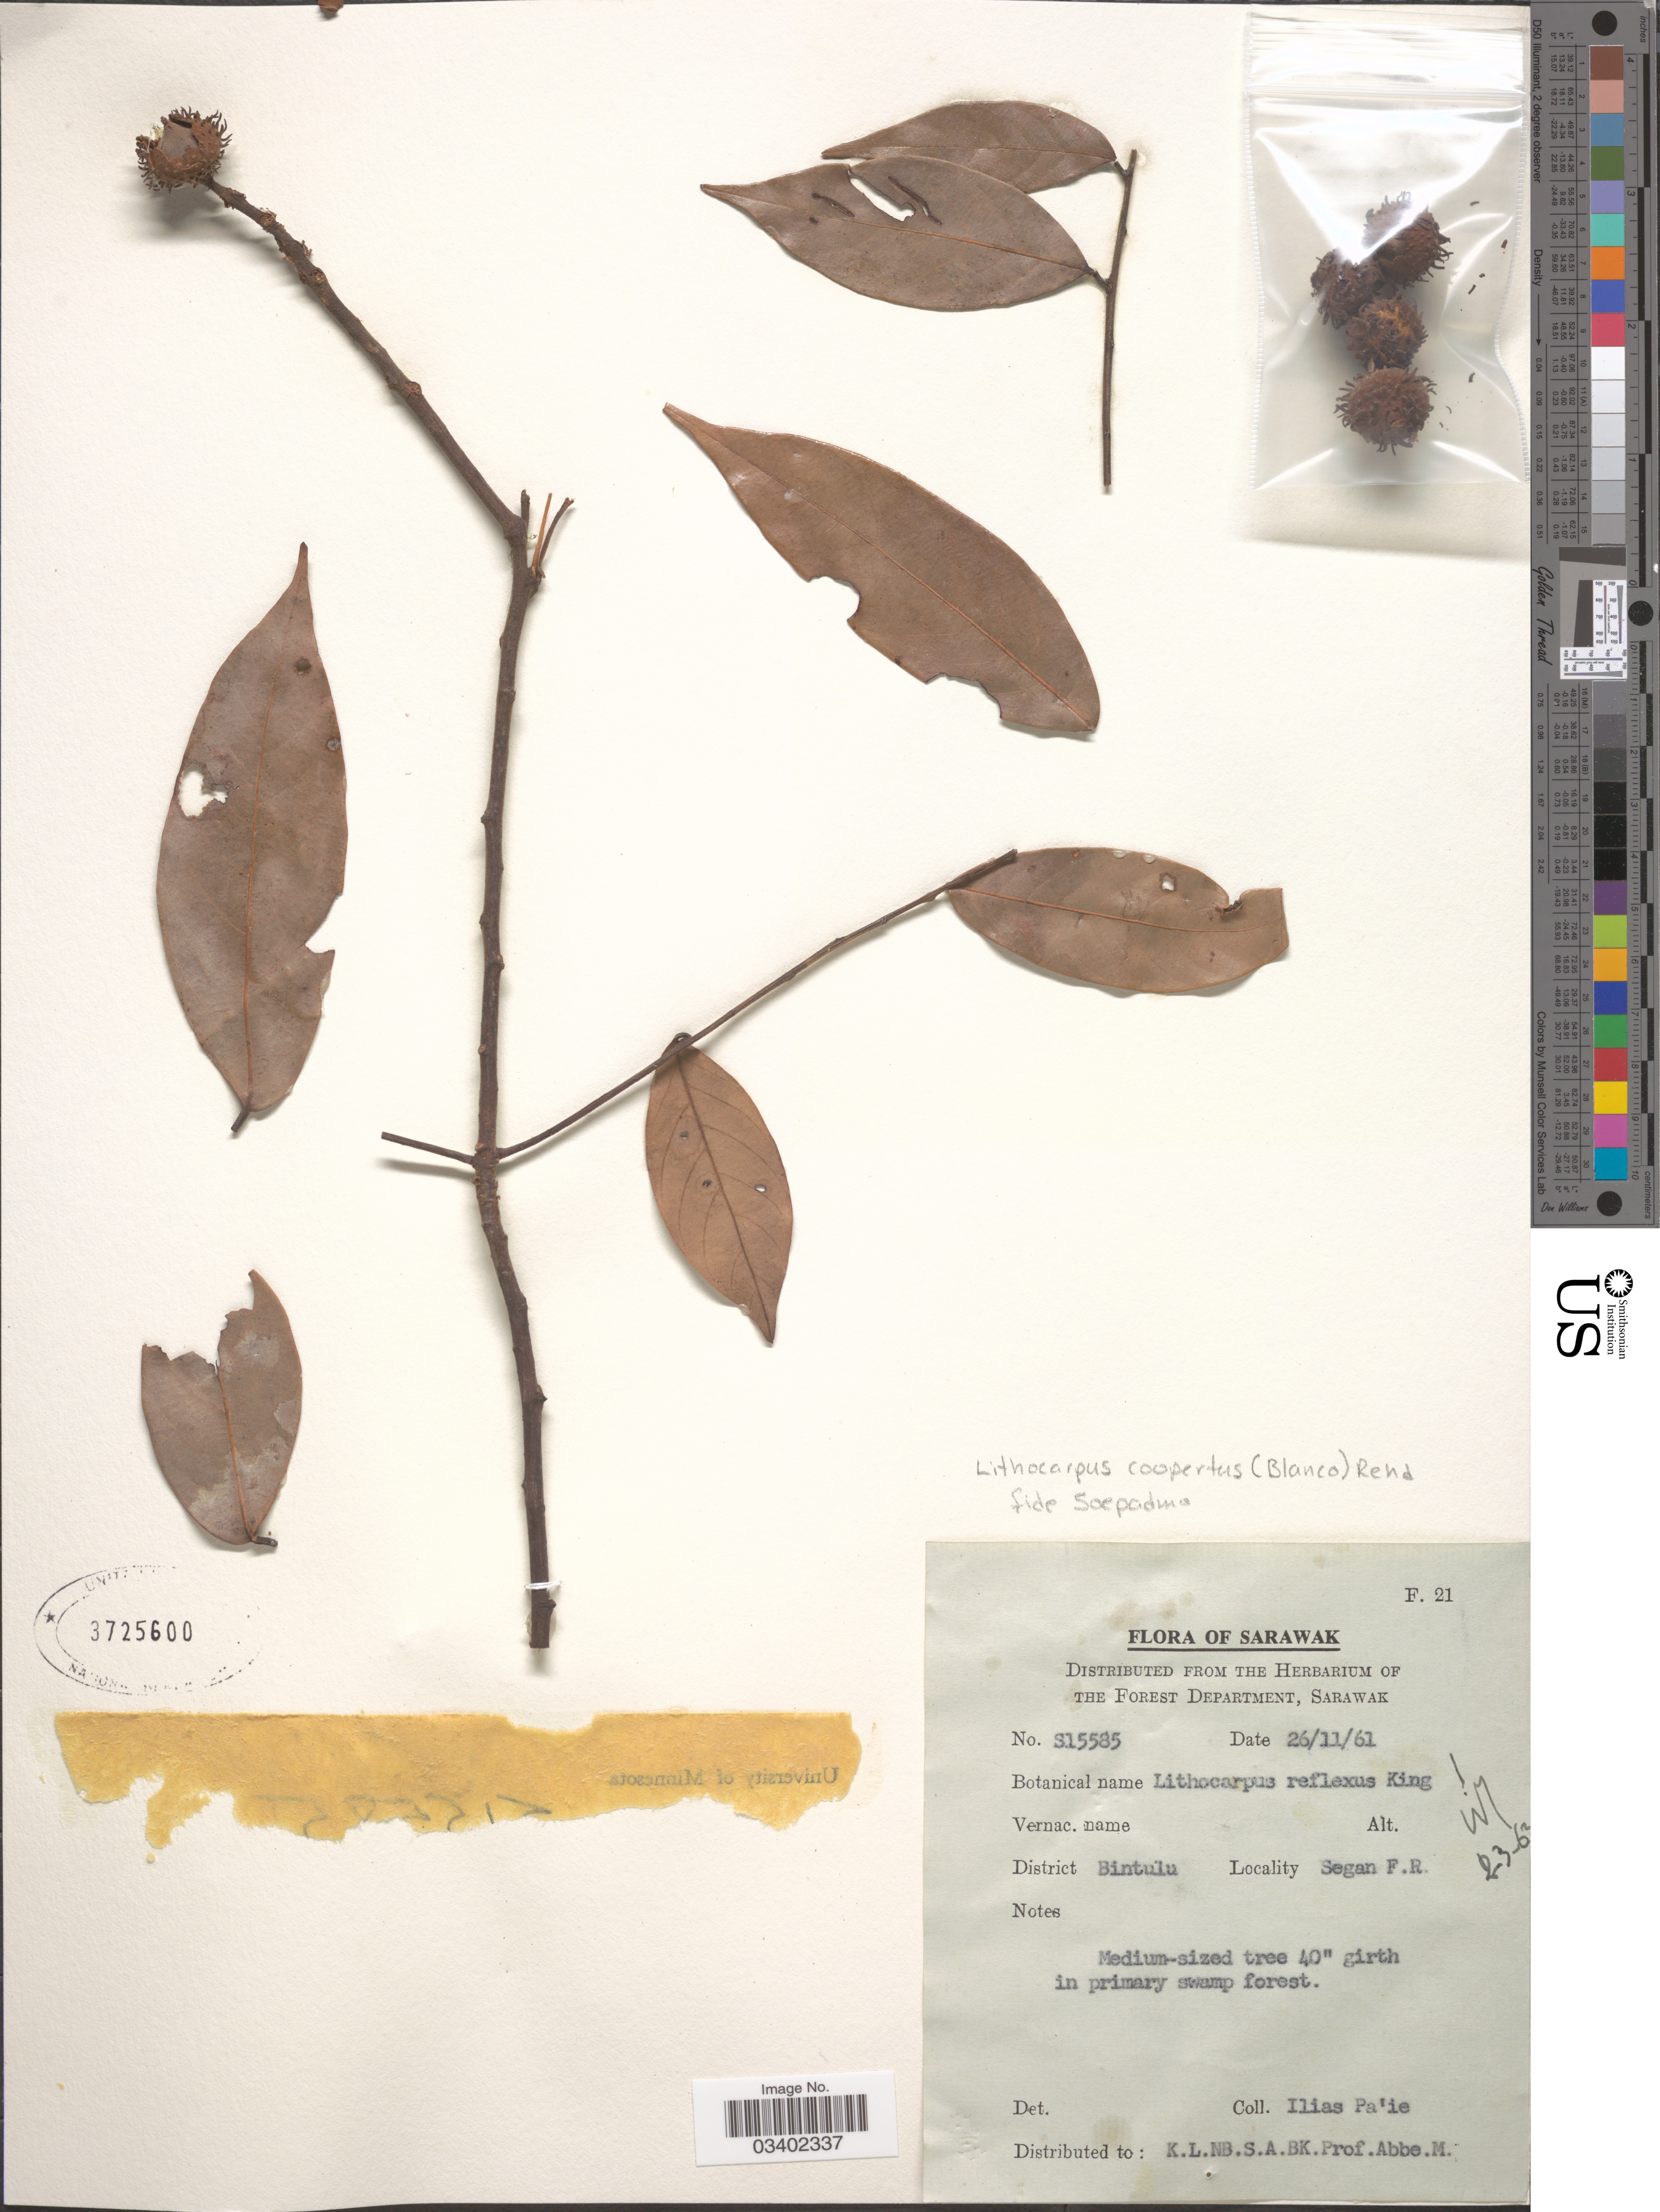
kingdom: Plantae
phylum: Tracheophyta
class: Magnoliopsida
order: Fagales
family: Fagaceae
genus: Lithocarpus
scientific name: Lithocarpus coopertus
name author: (Blanco) Rehder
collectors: I. bin Paie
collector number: S15585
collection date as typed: Transcribed d/m/y: 26/11/61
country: Malaysia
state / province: Sarawak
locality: District Bintulu. Segan F.R.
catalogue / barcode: US 3725600